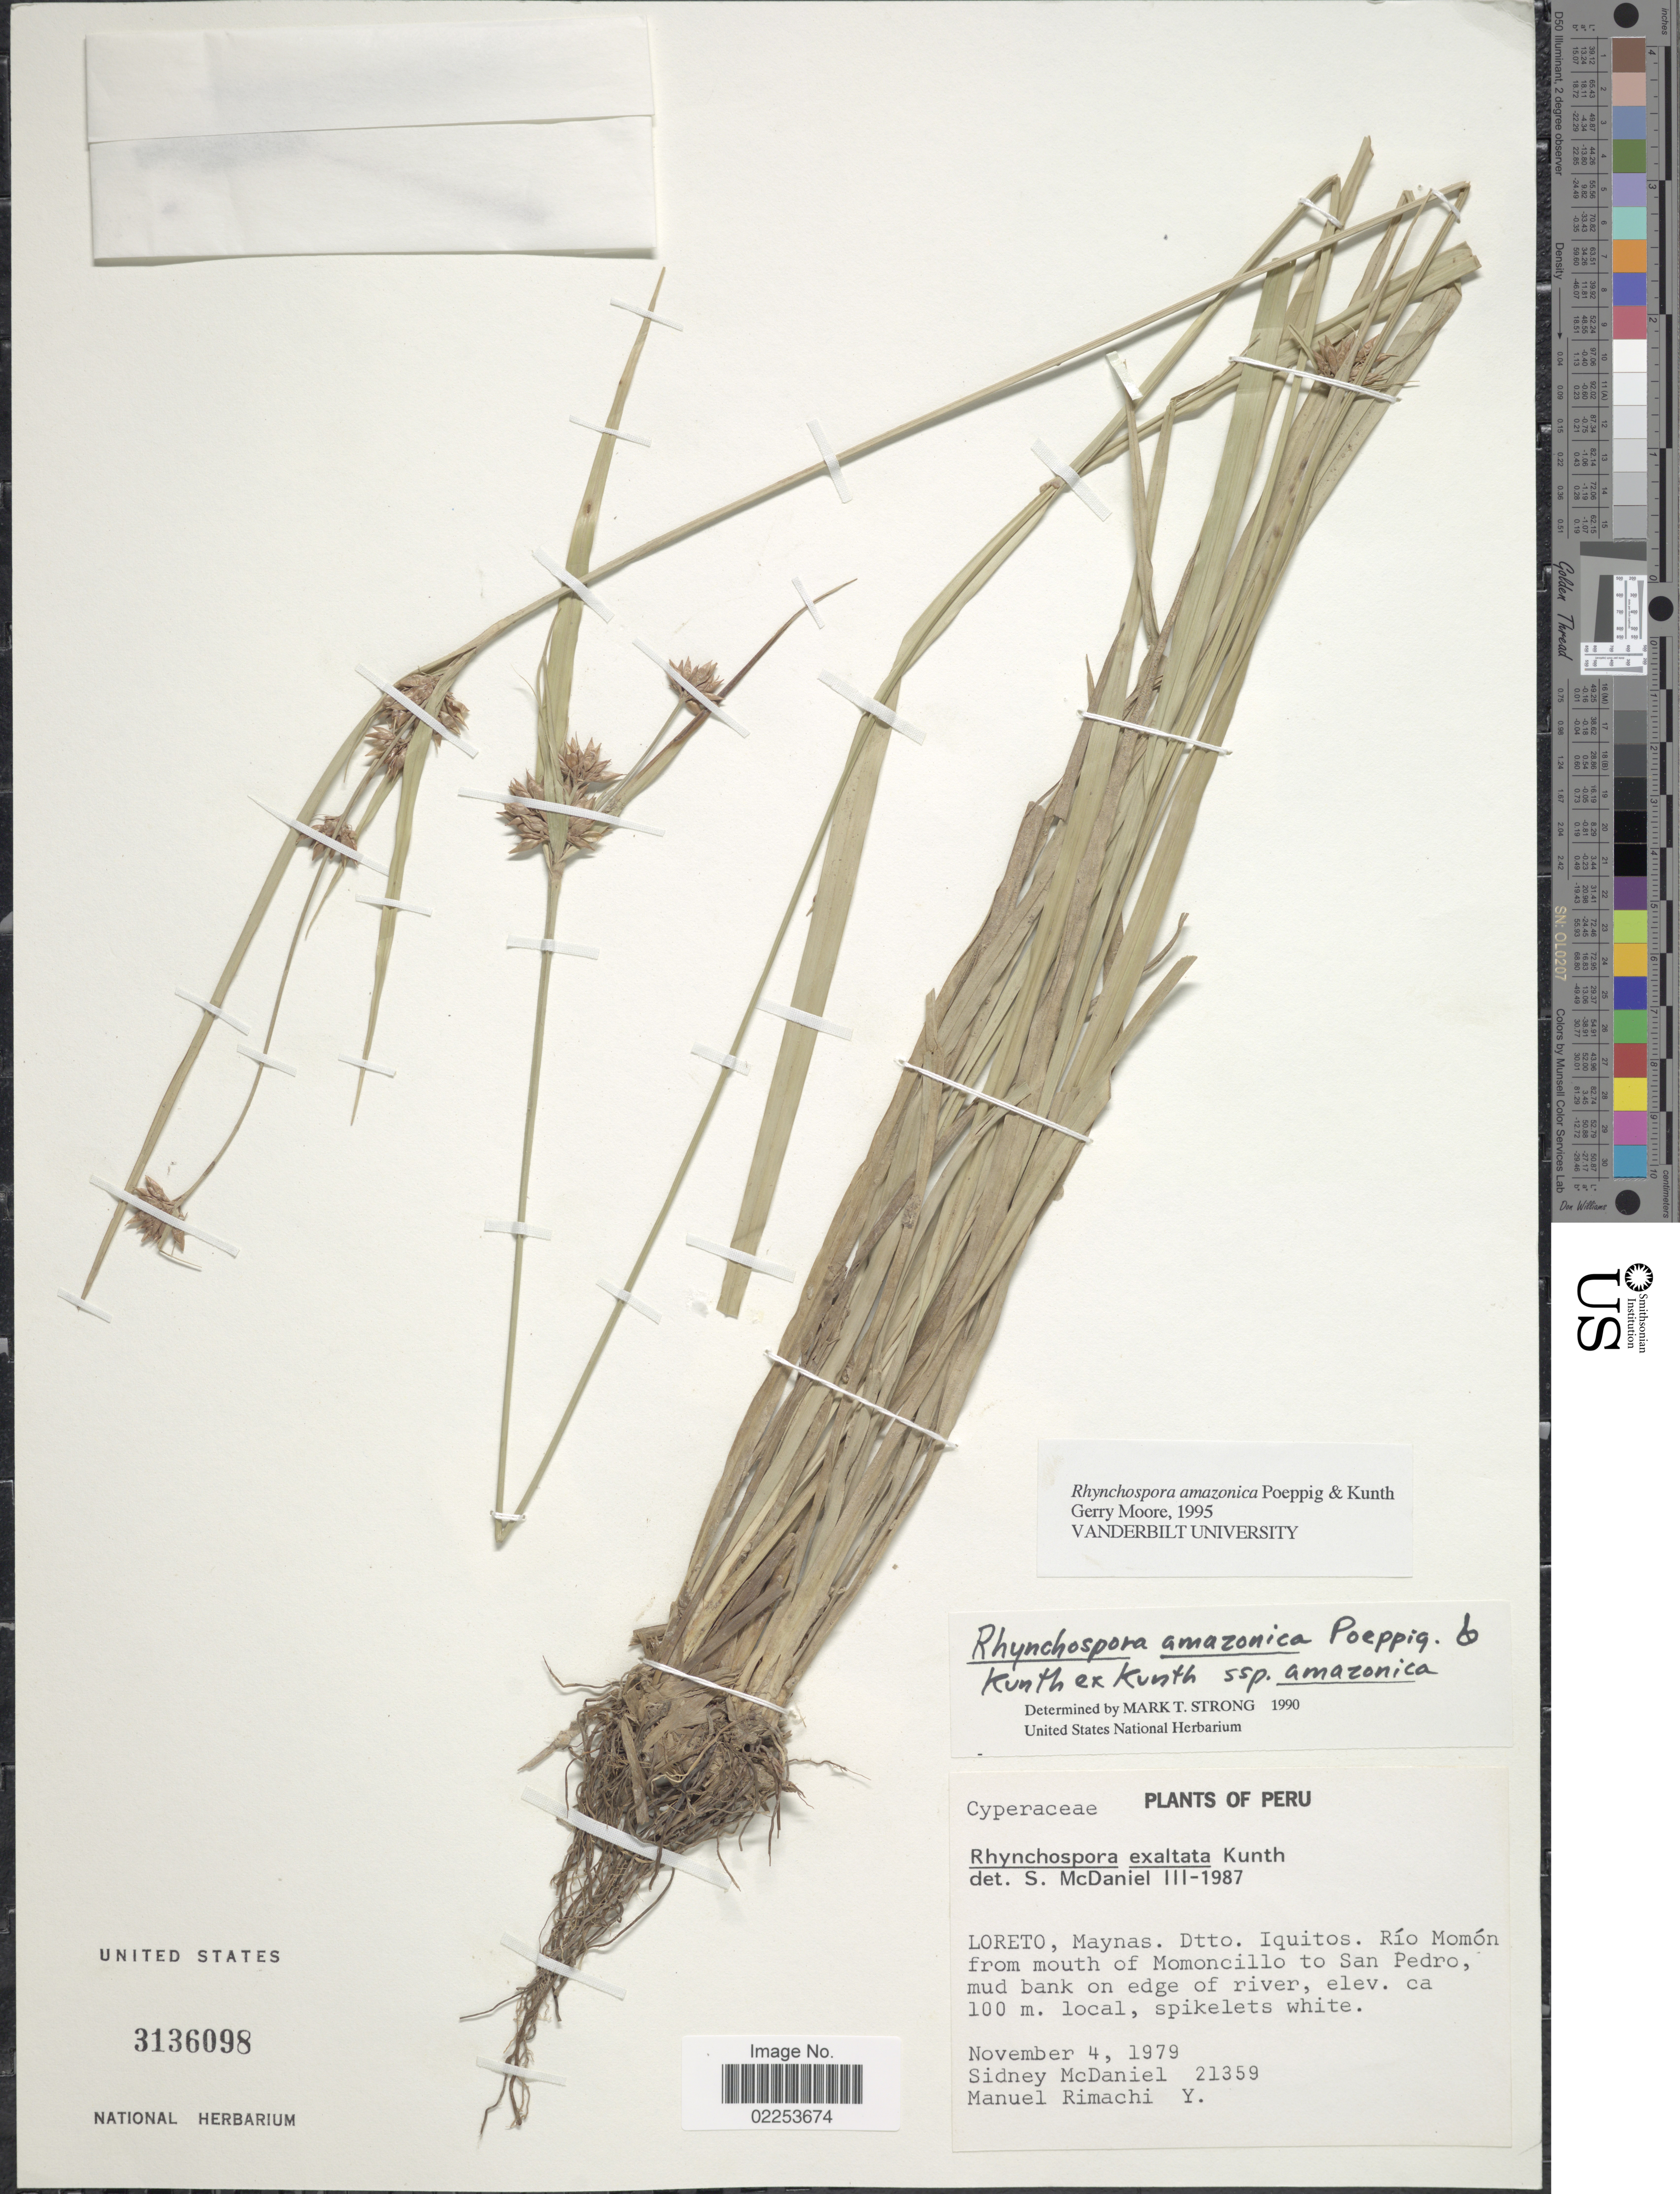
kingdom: Plantae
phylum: Tracheophyta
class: Liliopsida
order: Poales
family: Cyperaceae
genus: Rhynchospora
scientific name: Rhynchospora amazonica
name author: Poepp. & Kunth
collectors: S. McDaniel & M. Rimachi Y.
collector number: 21359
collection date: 1979-11-04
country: Peru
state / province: Loreto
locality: Loreto, Maynas. Dtto. Iquitos. Rio Momon from mouth of Momoncillo to San Pedro, mud bank on edge of river.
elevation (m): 100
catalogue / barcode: US 3136098